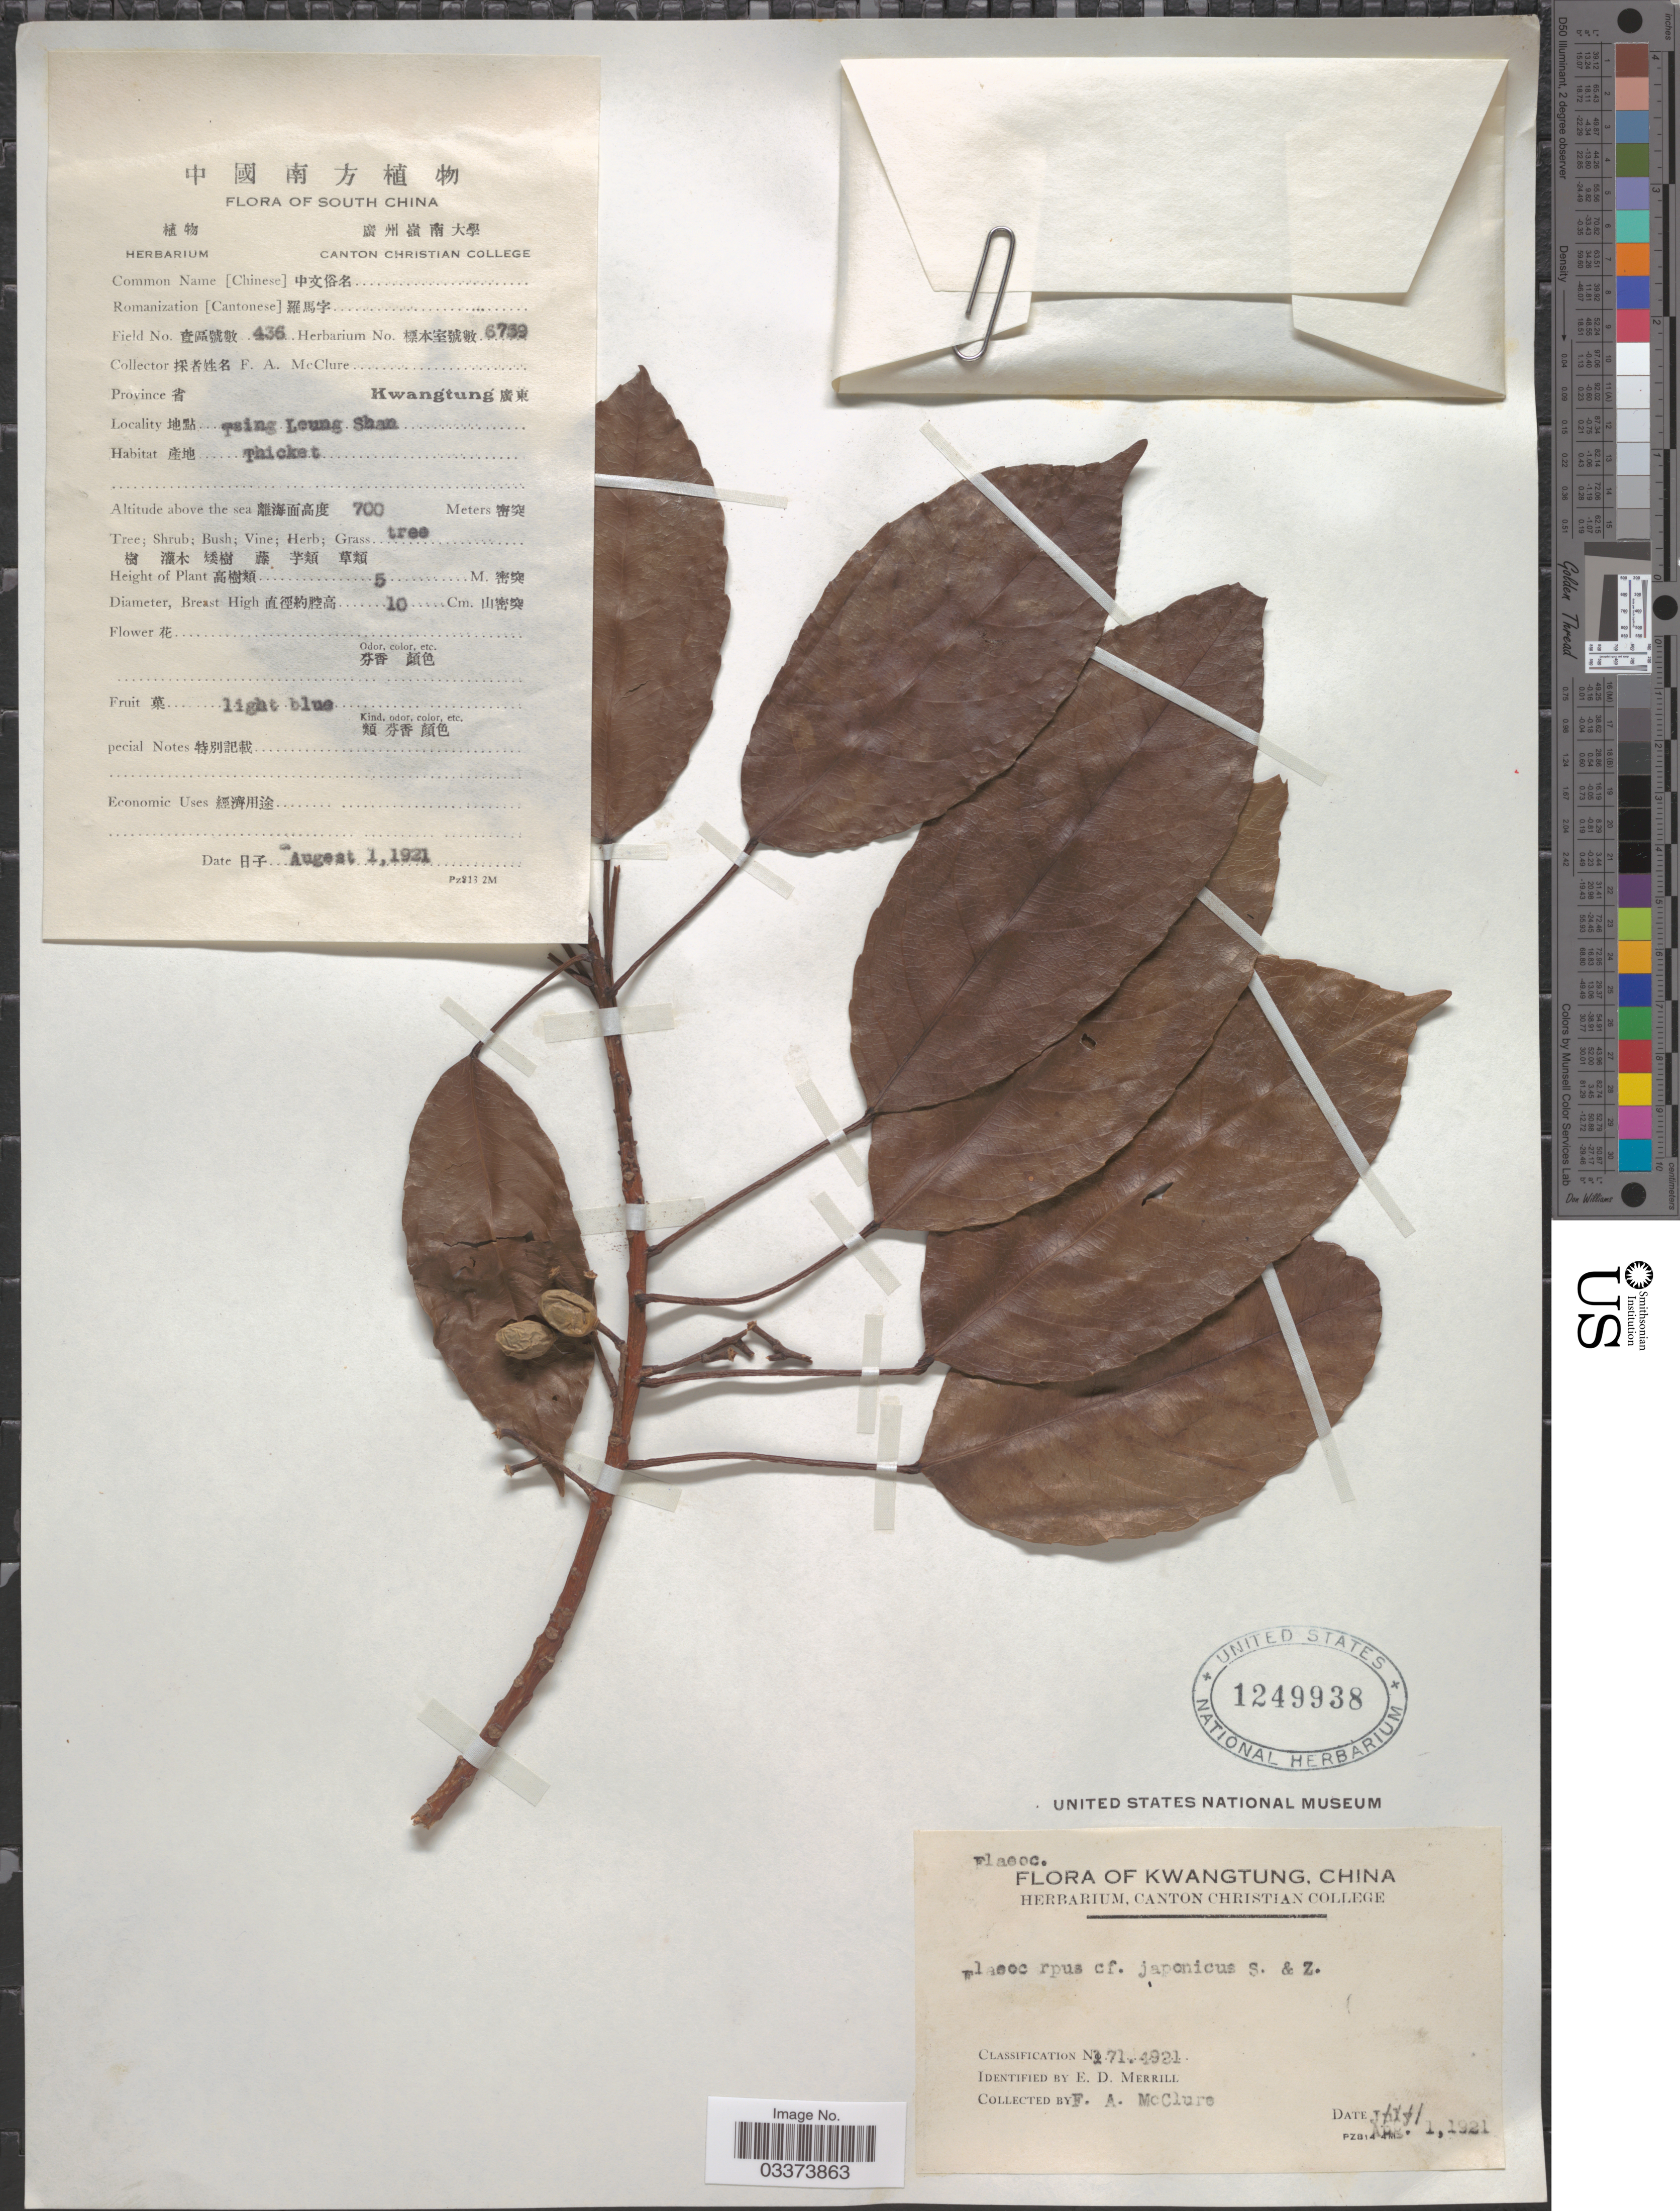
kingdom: Plantae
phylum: Tracheophyta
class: Magnoliopsida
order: Oxalidales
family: Elaeocarpaceae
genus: Elaeocarpus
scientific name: Elaeocarpus japonicus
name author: Siebold & Zucc.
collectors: F. A. McClure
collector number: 714921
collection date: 1921-08-01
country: China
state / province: Guangdong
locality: Kwangtung, Tsing Leung Shan.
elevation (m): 700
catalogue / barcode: US 1249938